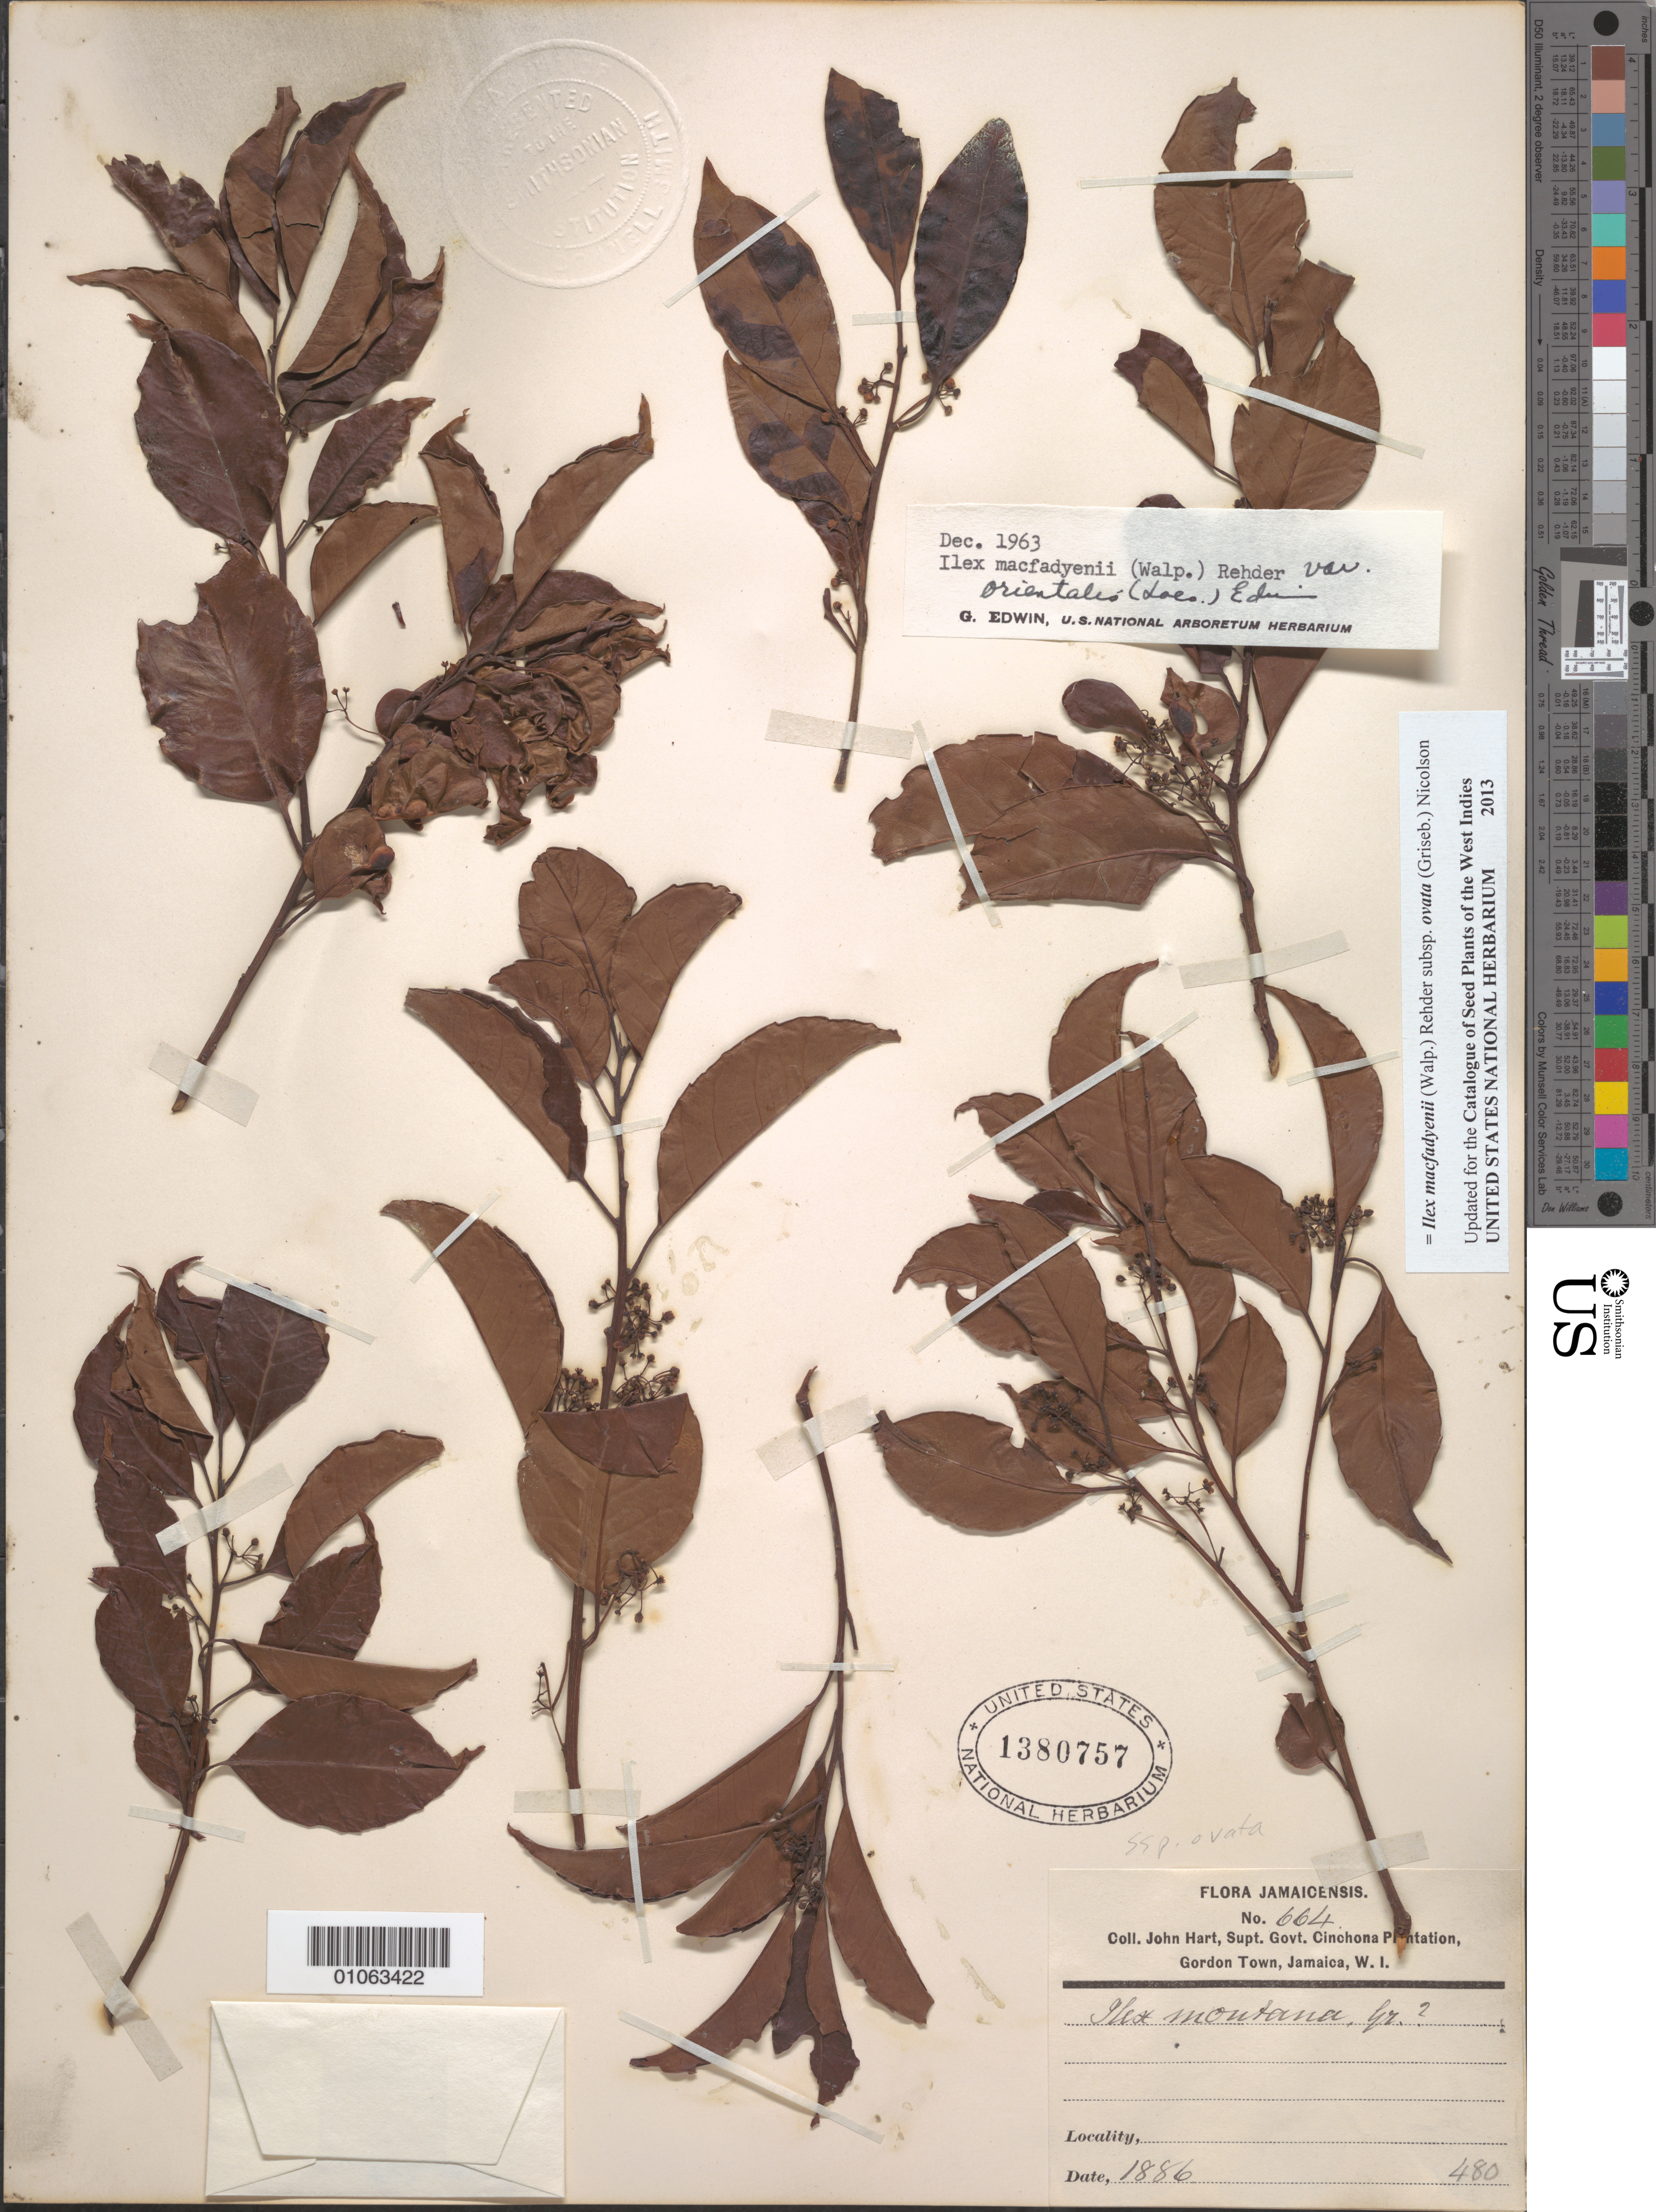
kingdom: Plantae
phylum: Tracheophyta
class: Magnoliopsida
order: Aquifoliales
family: Aquifoliaceae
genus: Ilex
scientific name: Ilex macfadyenii subsp. ovata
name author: (Griseb.) Nicolson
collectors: J. Hart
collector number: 664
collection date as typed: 01 Jan 1886 to 31 Dec 1886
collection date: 1886-01-01/1886-12-31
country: Jamaica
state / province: Saint Andrew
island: Jamaica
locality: Gordon Town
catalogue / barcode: US 1380757